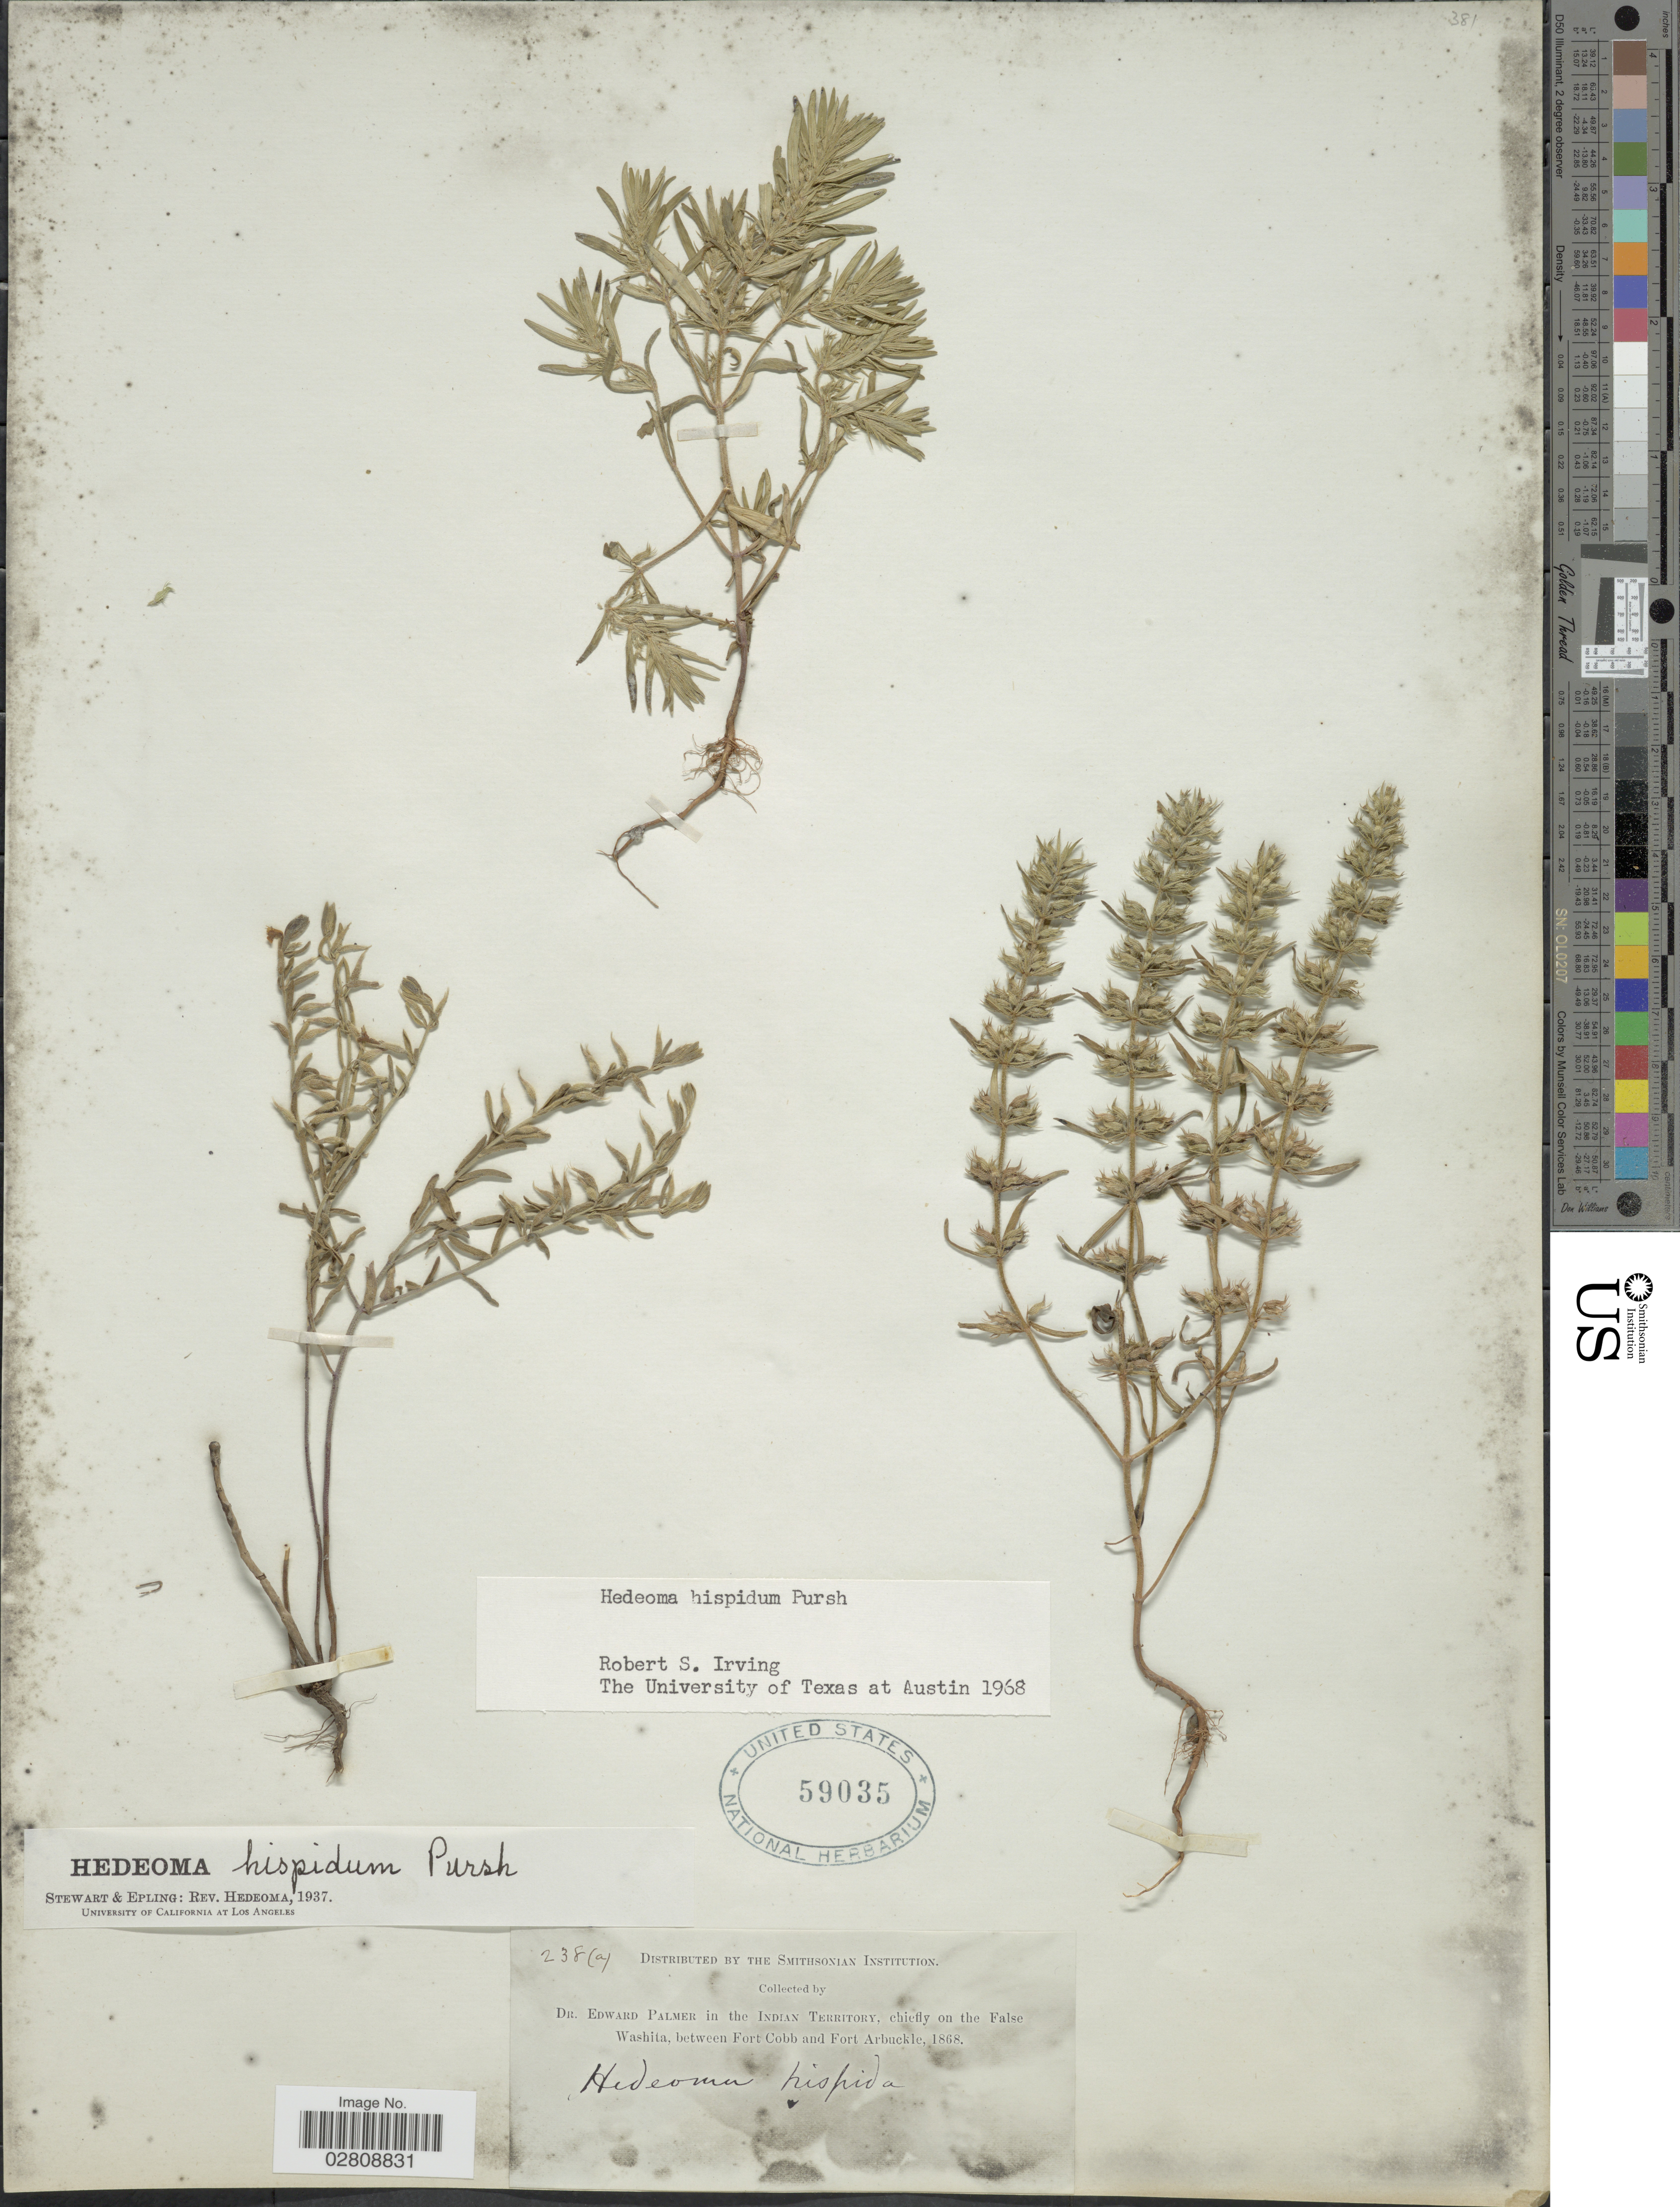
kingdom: Plantae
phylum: Tracheophyta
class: Magnoliopsida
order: Lamiales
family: Lamiaceae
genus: Hedeoma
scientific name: Hedeoma hispida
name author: Pursh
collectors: E. Palmer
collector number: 238(a)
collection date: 1868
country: United States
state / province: Oklahoma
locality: In the Indian Territory, chiefly on the False Washita, between Fort Cobb and Fort Arbuckle.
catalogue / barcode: US 59035